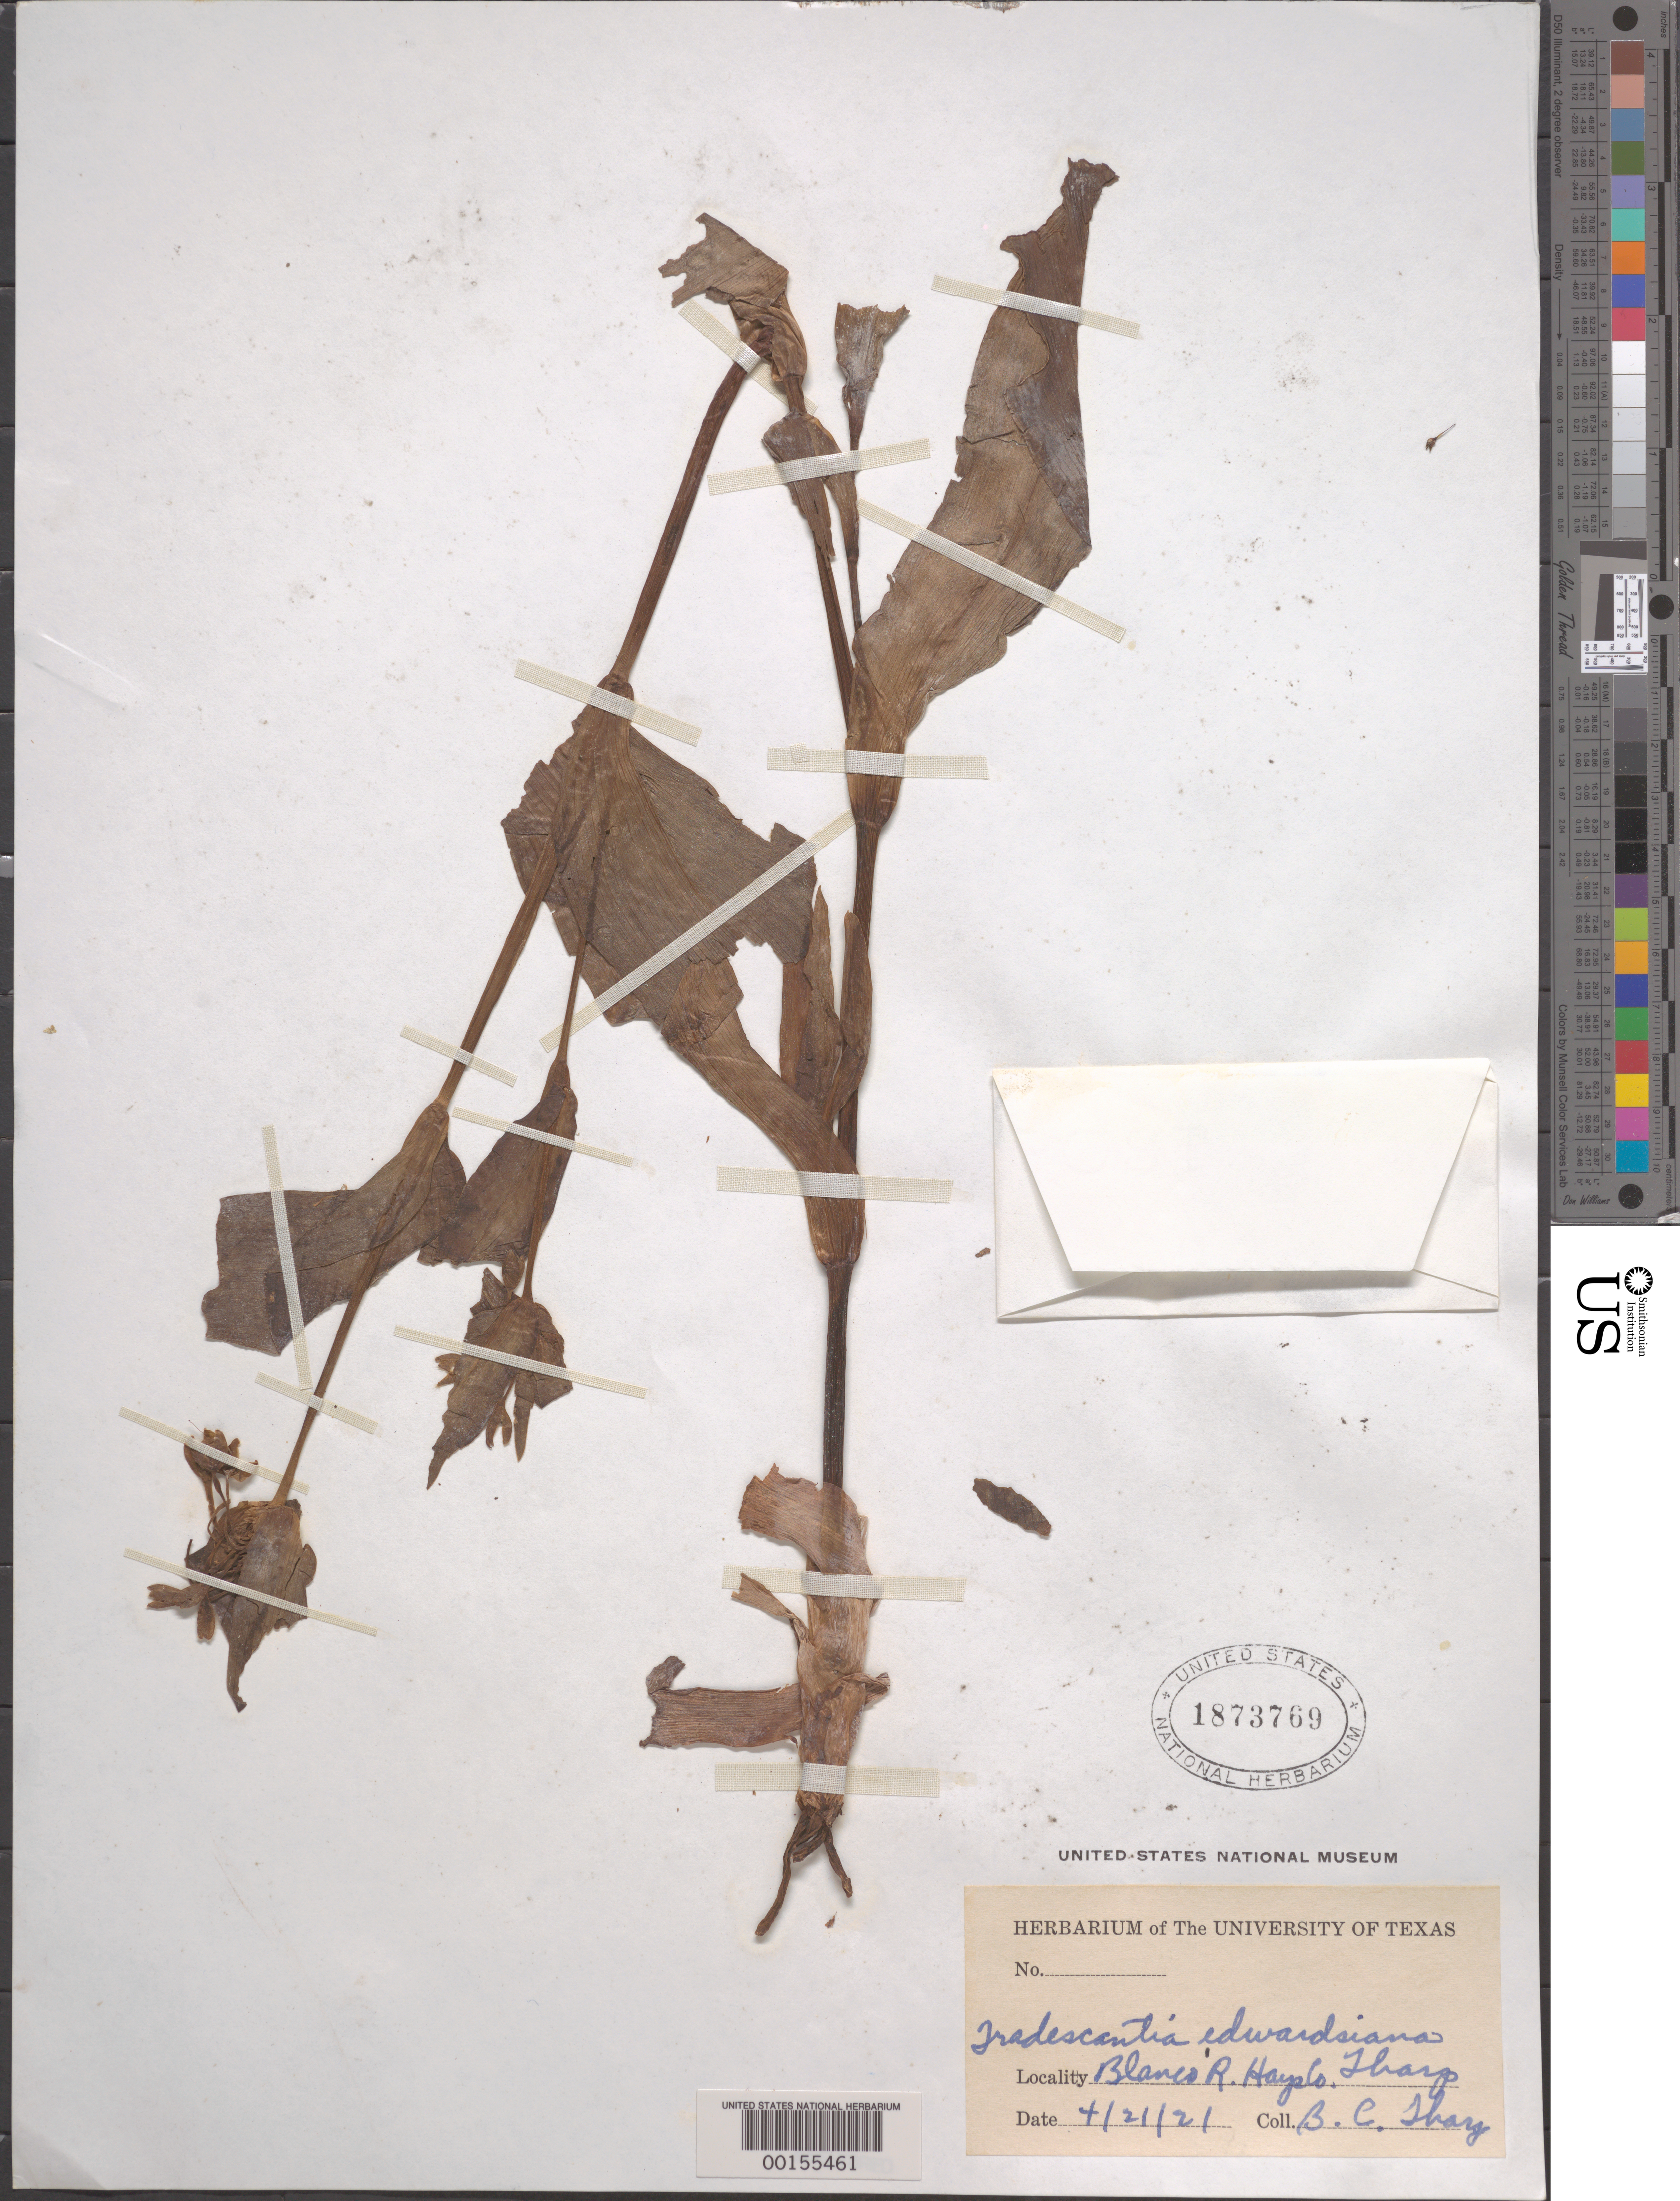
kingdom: Plantae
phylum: Tracheophyta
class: Liliopsida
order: Commelinales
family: Commelinaceae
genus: Tradescantia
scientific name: Tradescantia edwardsiana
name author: Tharp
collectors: B. C. Tharp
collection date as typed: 21 Apr 1921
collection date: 1921-04-21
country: United States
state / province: Texas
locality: Blanco rio hayslo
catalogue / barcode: US 1873769